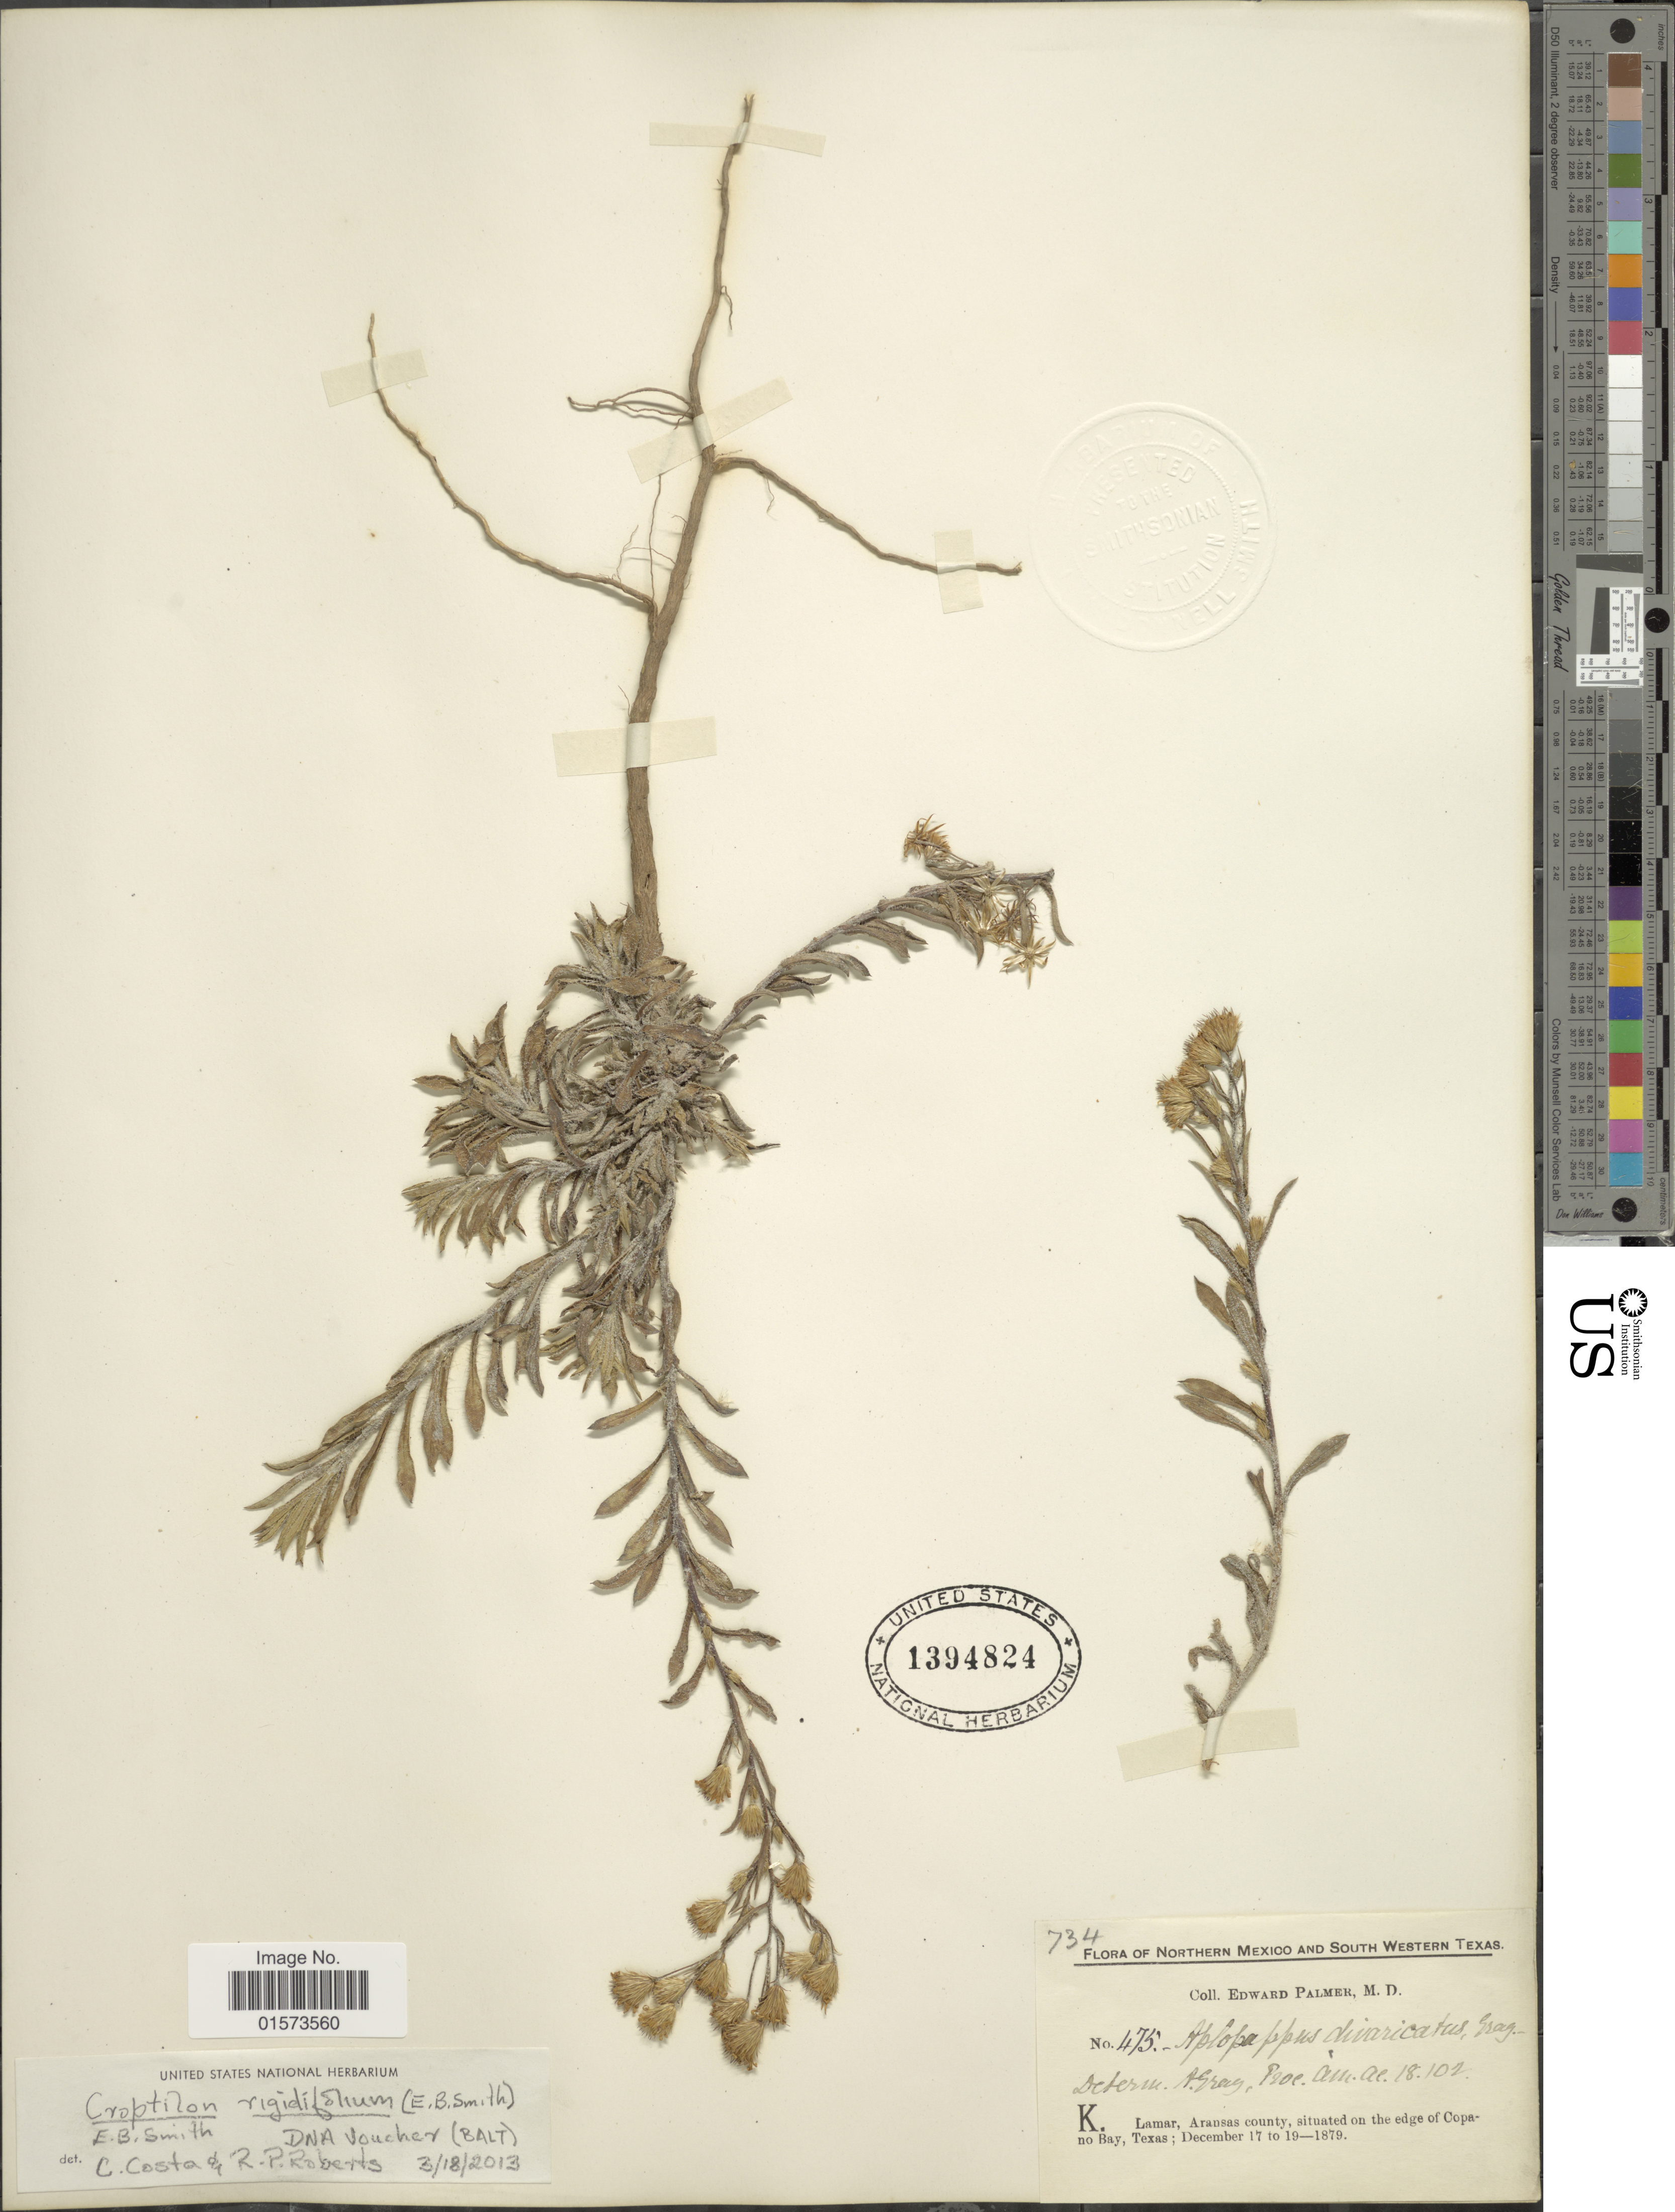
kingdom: Plantae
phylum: Tracheophyta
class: Magnoliopsida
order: Asterales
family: Asteraceae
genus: Croptilon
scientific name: Croptilon divaricatum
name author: (Nutt.) Raf.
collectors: E. Palmer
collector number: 475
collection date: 1879-12-17/1879-12-19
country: United States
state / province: Texas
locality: Lamar, Aransas county, situated on the edge of Cpano Bay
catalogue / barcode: US 1394824